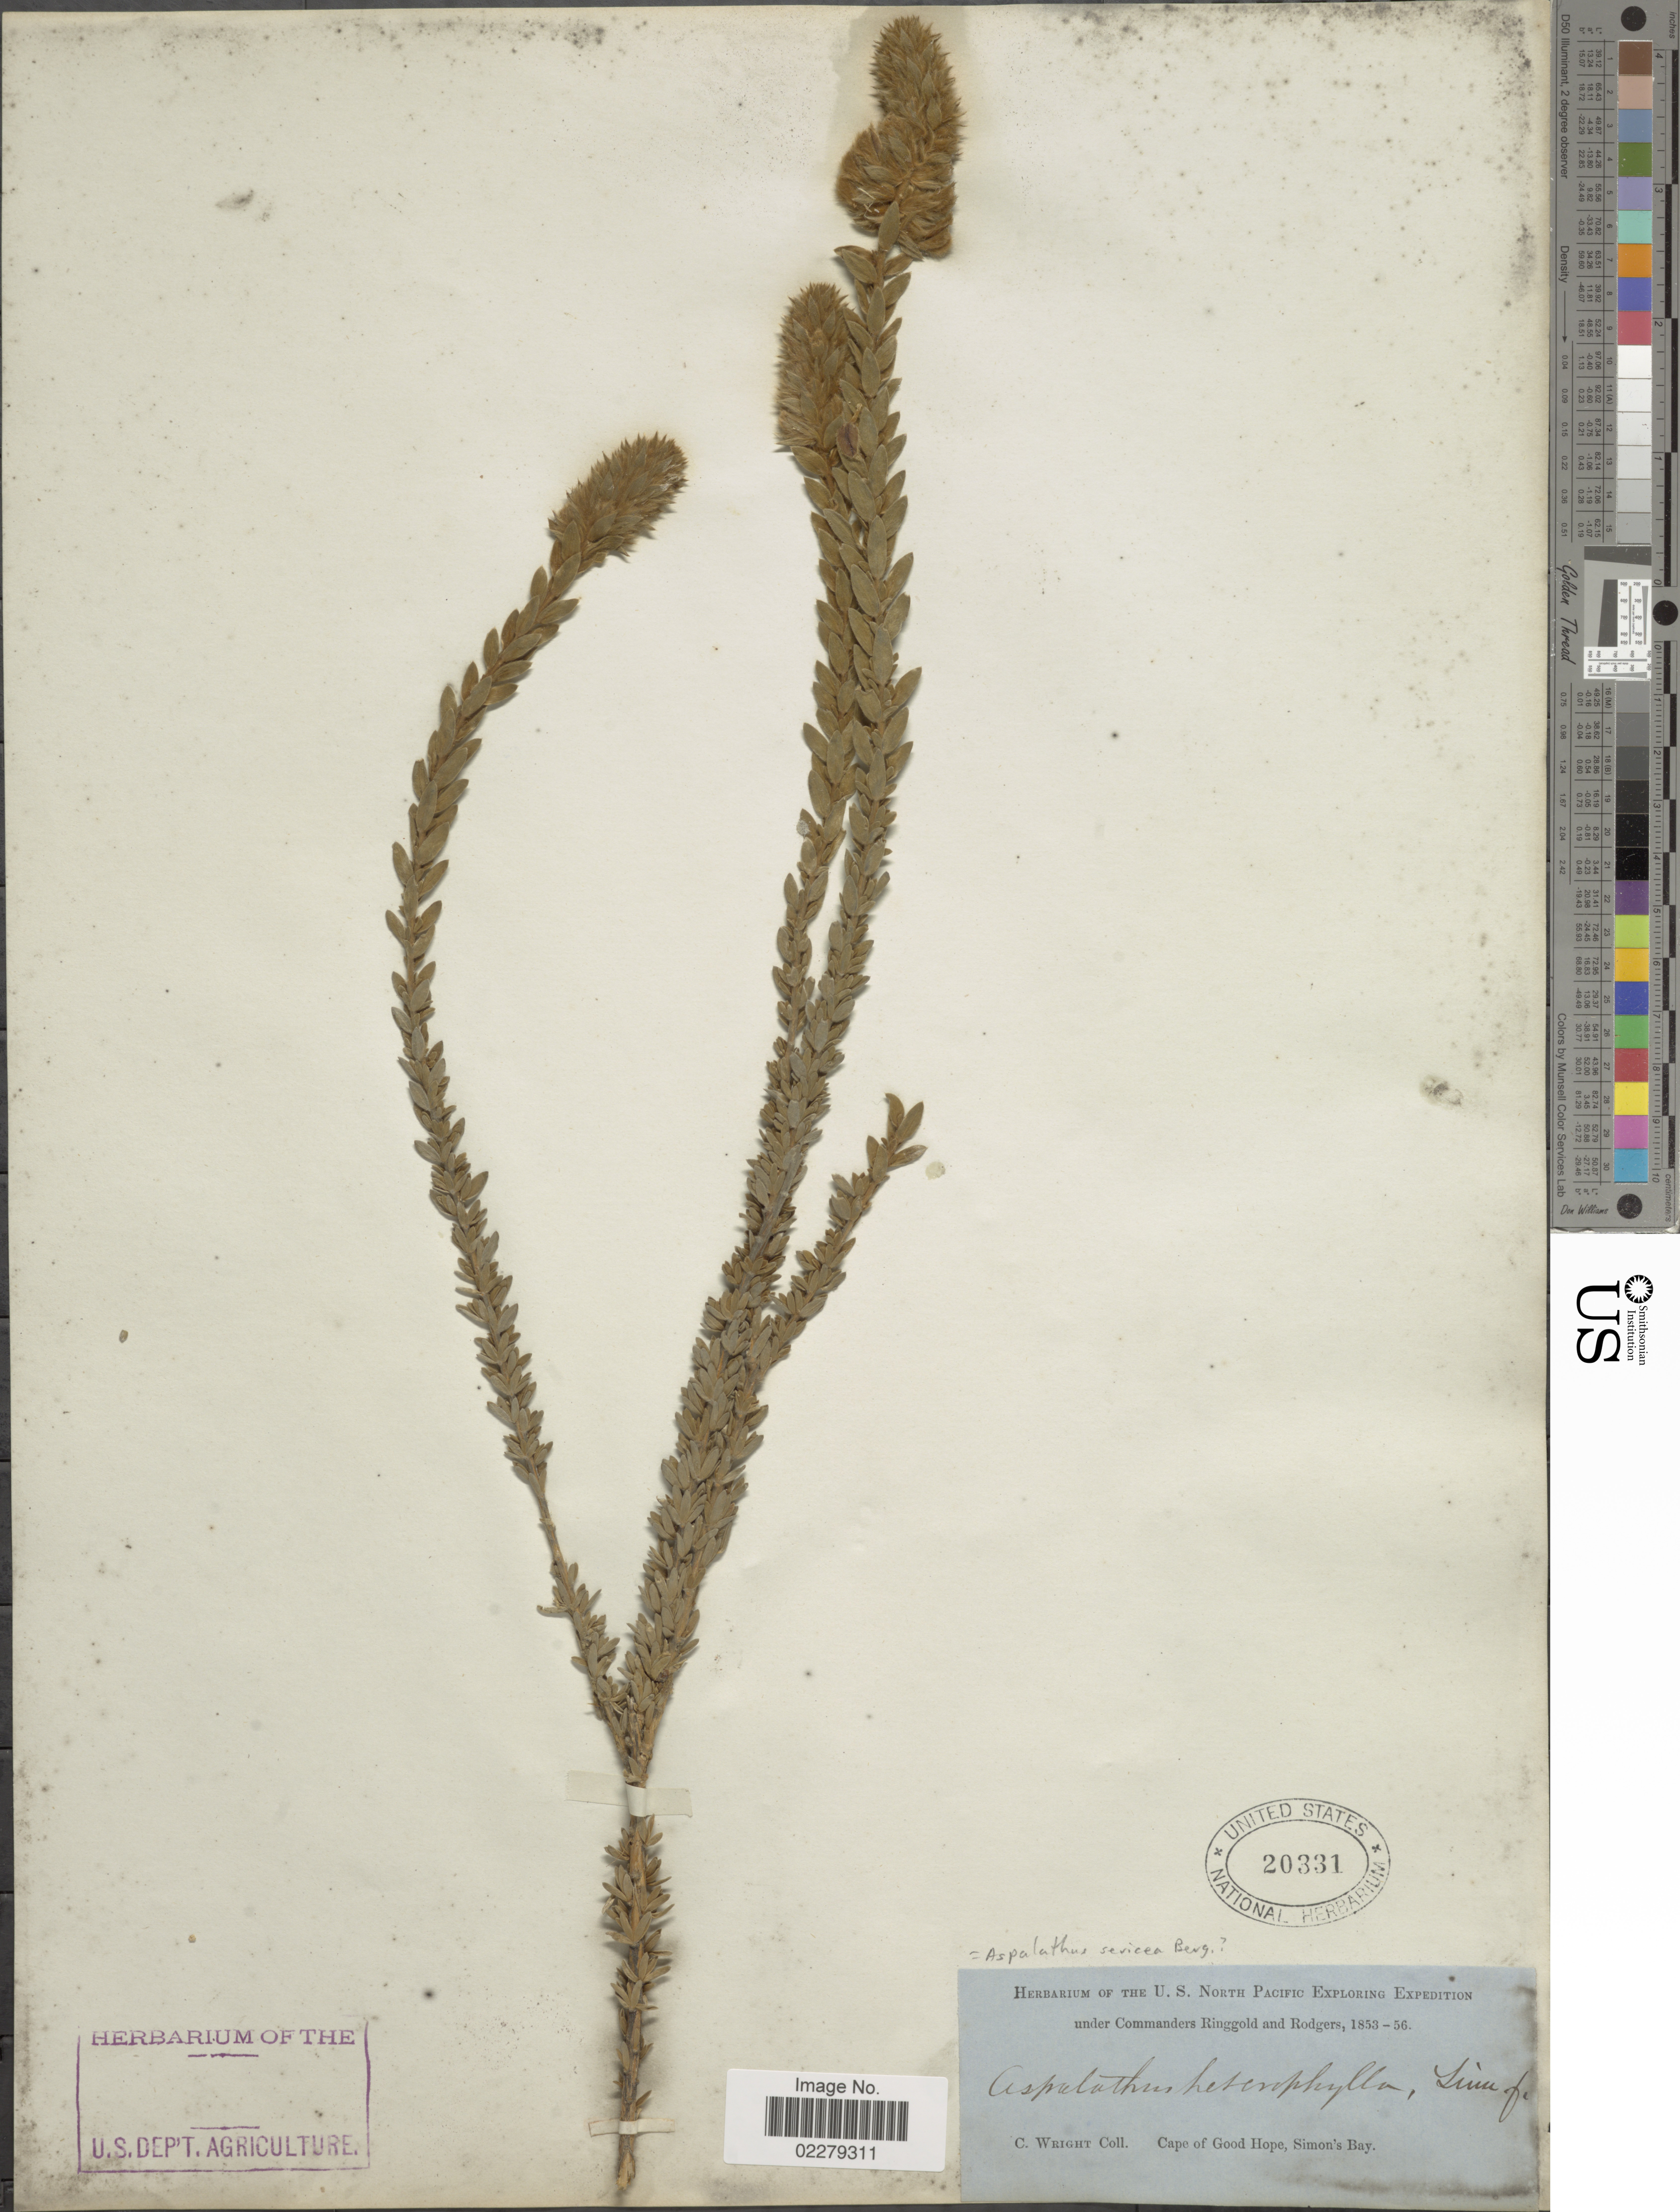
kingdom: Plantae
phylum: Tracheophyta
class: Magnoliopsida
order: Fabales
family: Fabaceae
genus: Aspalathus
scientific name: Aspalathus sericea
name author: P.J. Bergius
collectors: C. Wright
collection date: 1853/1856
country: South Africa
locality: Cape of Good Hope, Simon's Bay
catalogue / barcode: US 20331